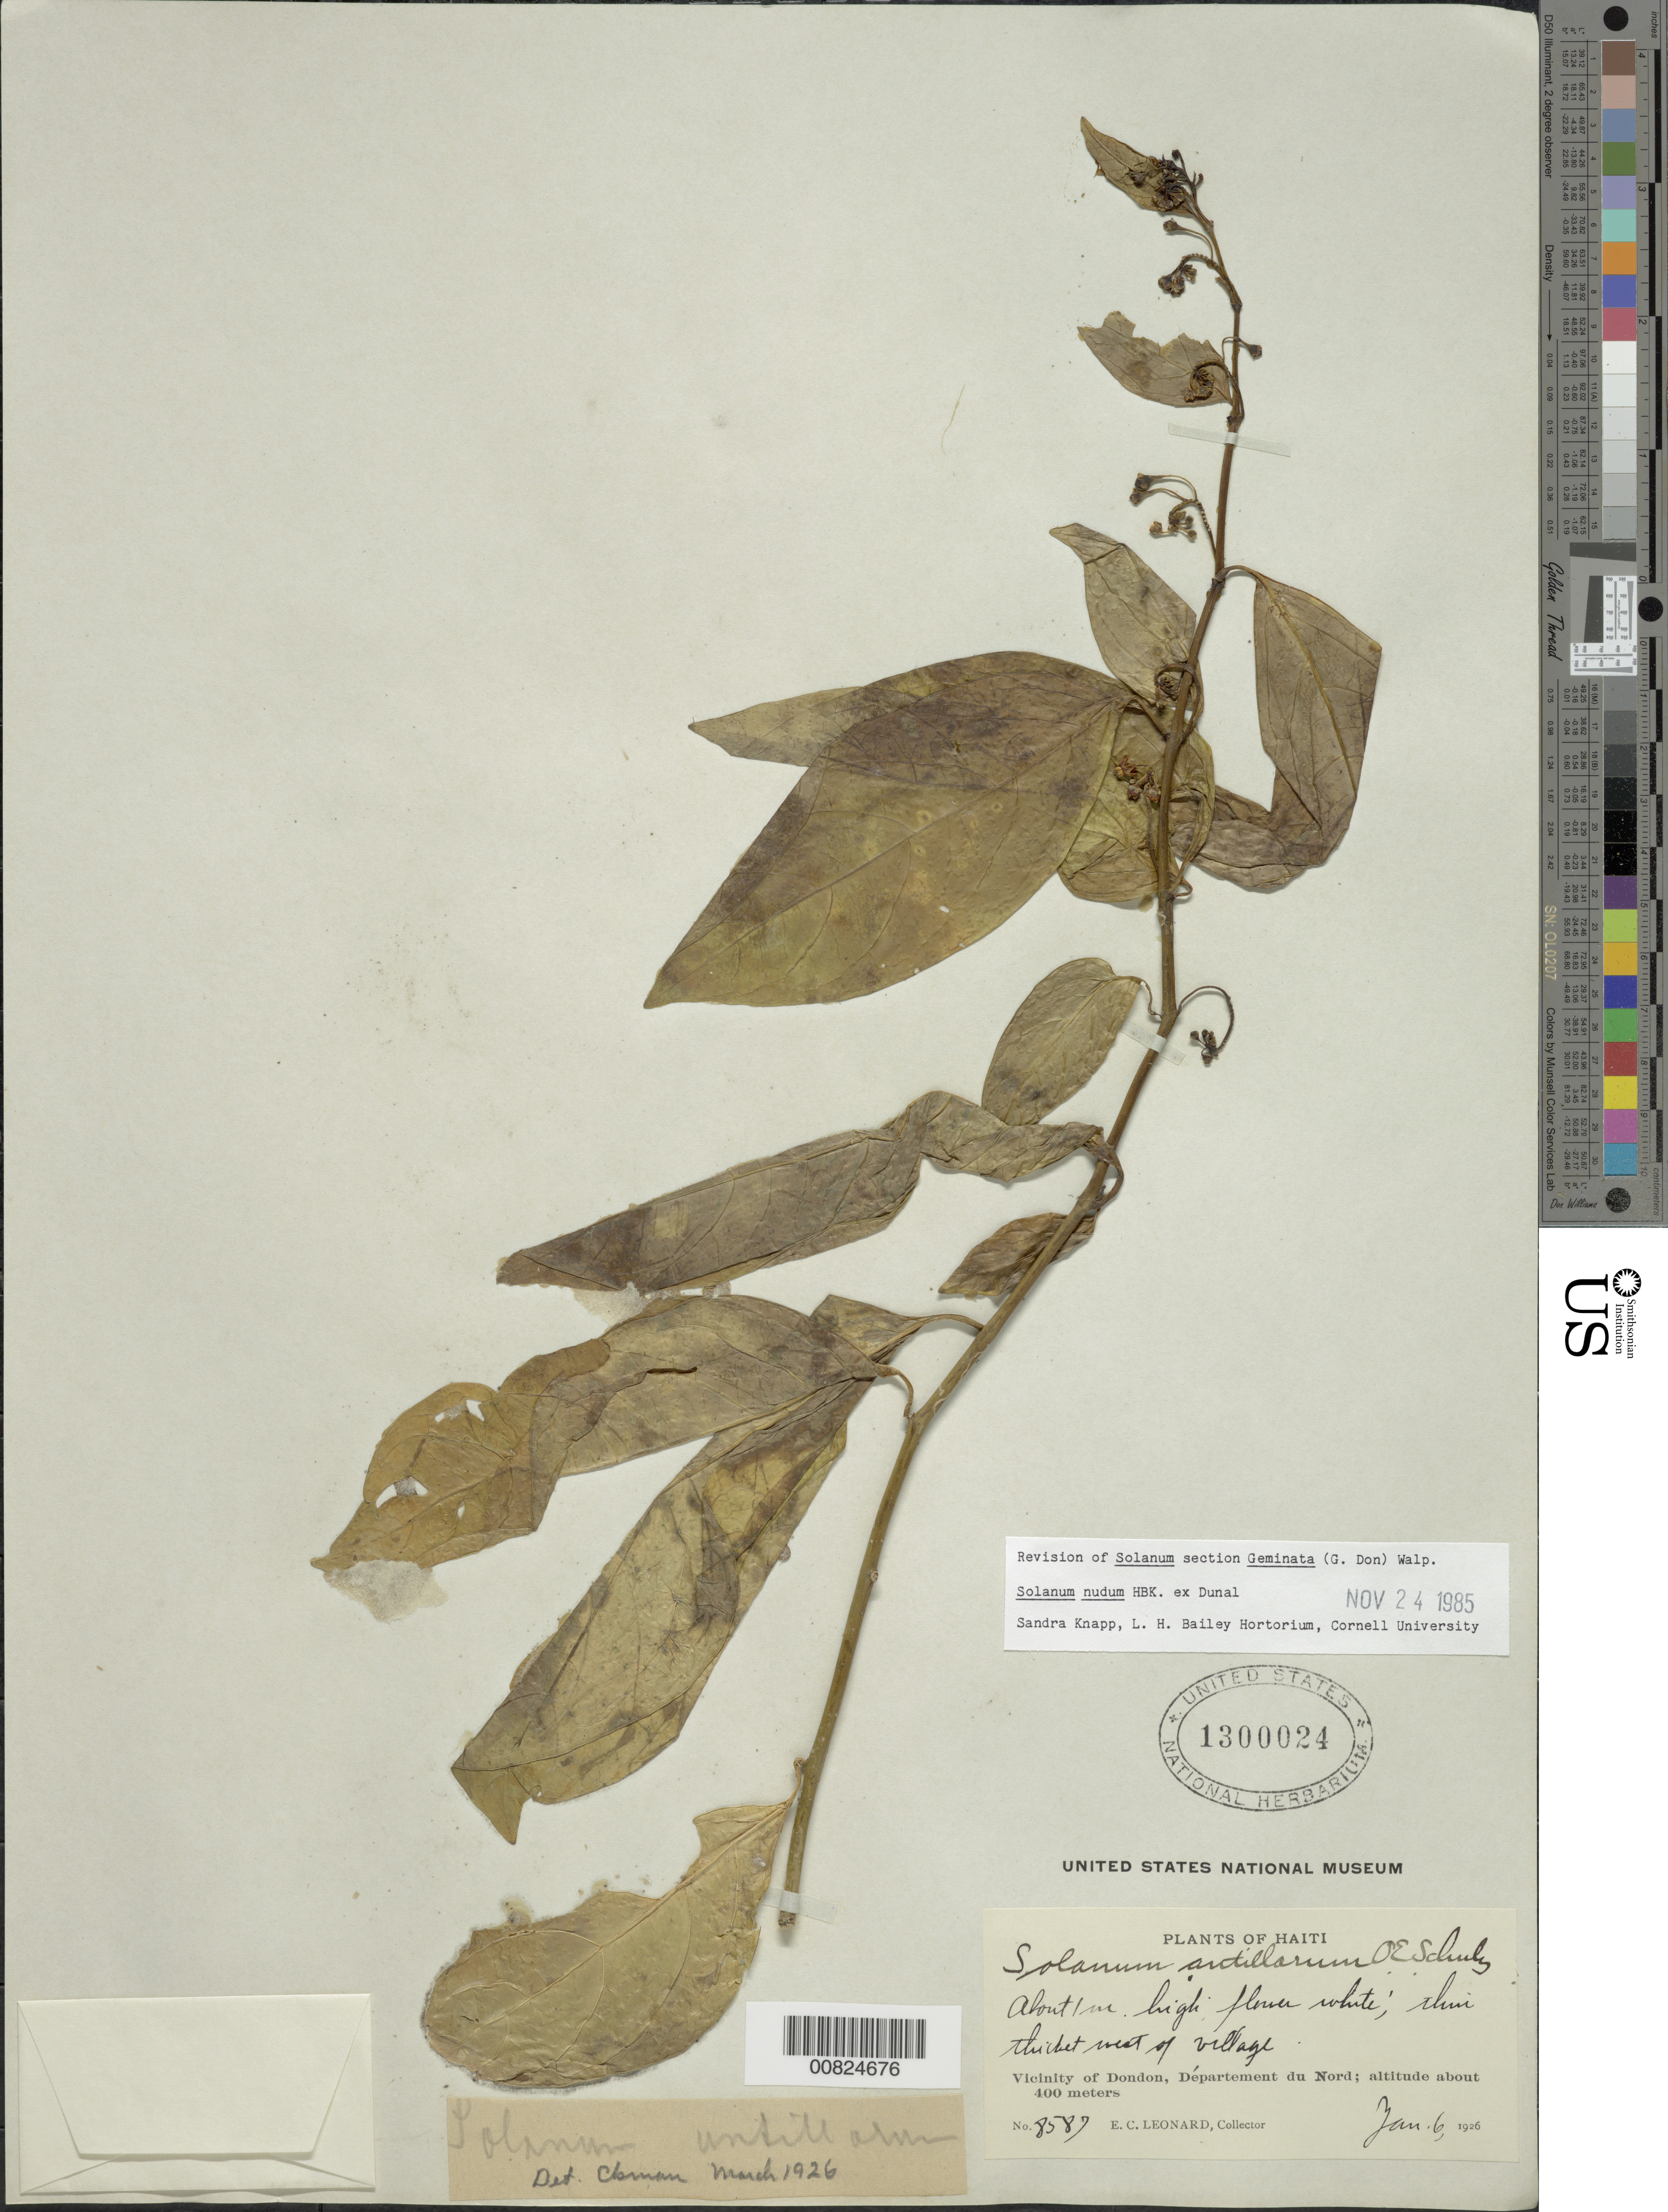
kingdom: Plantae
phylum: Tracheophyta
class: Magnoliopsida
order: Solanales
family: Solanaceae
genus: Solanum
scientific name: Solanum nudum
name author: Dunal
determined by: Knapp, S. D.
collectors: E. C. Leonard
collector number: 8587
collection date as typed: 06 Jan 1926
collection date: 1926-01-06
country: Haiti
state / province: Nord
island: Hispaniola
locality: Vicinity of Dondon, E of village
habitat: Thin thickets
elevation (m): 400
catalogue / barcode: US 1300024